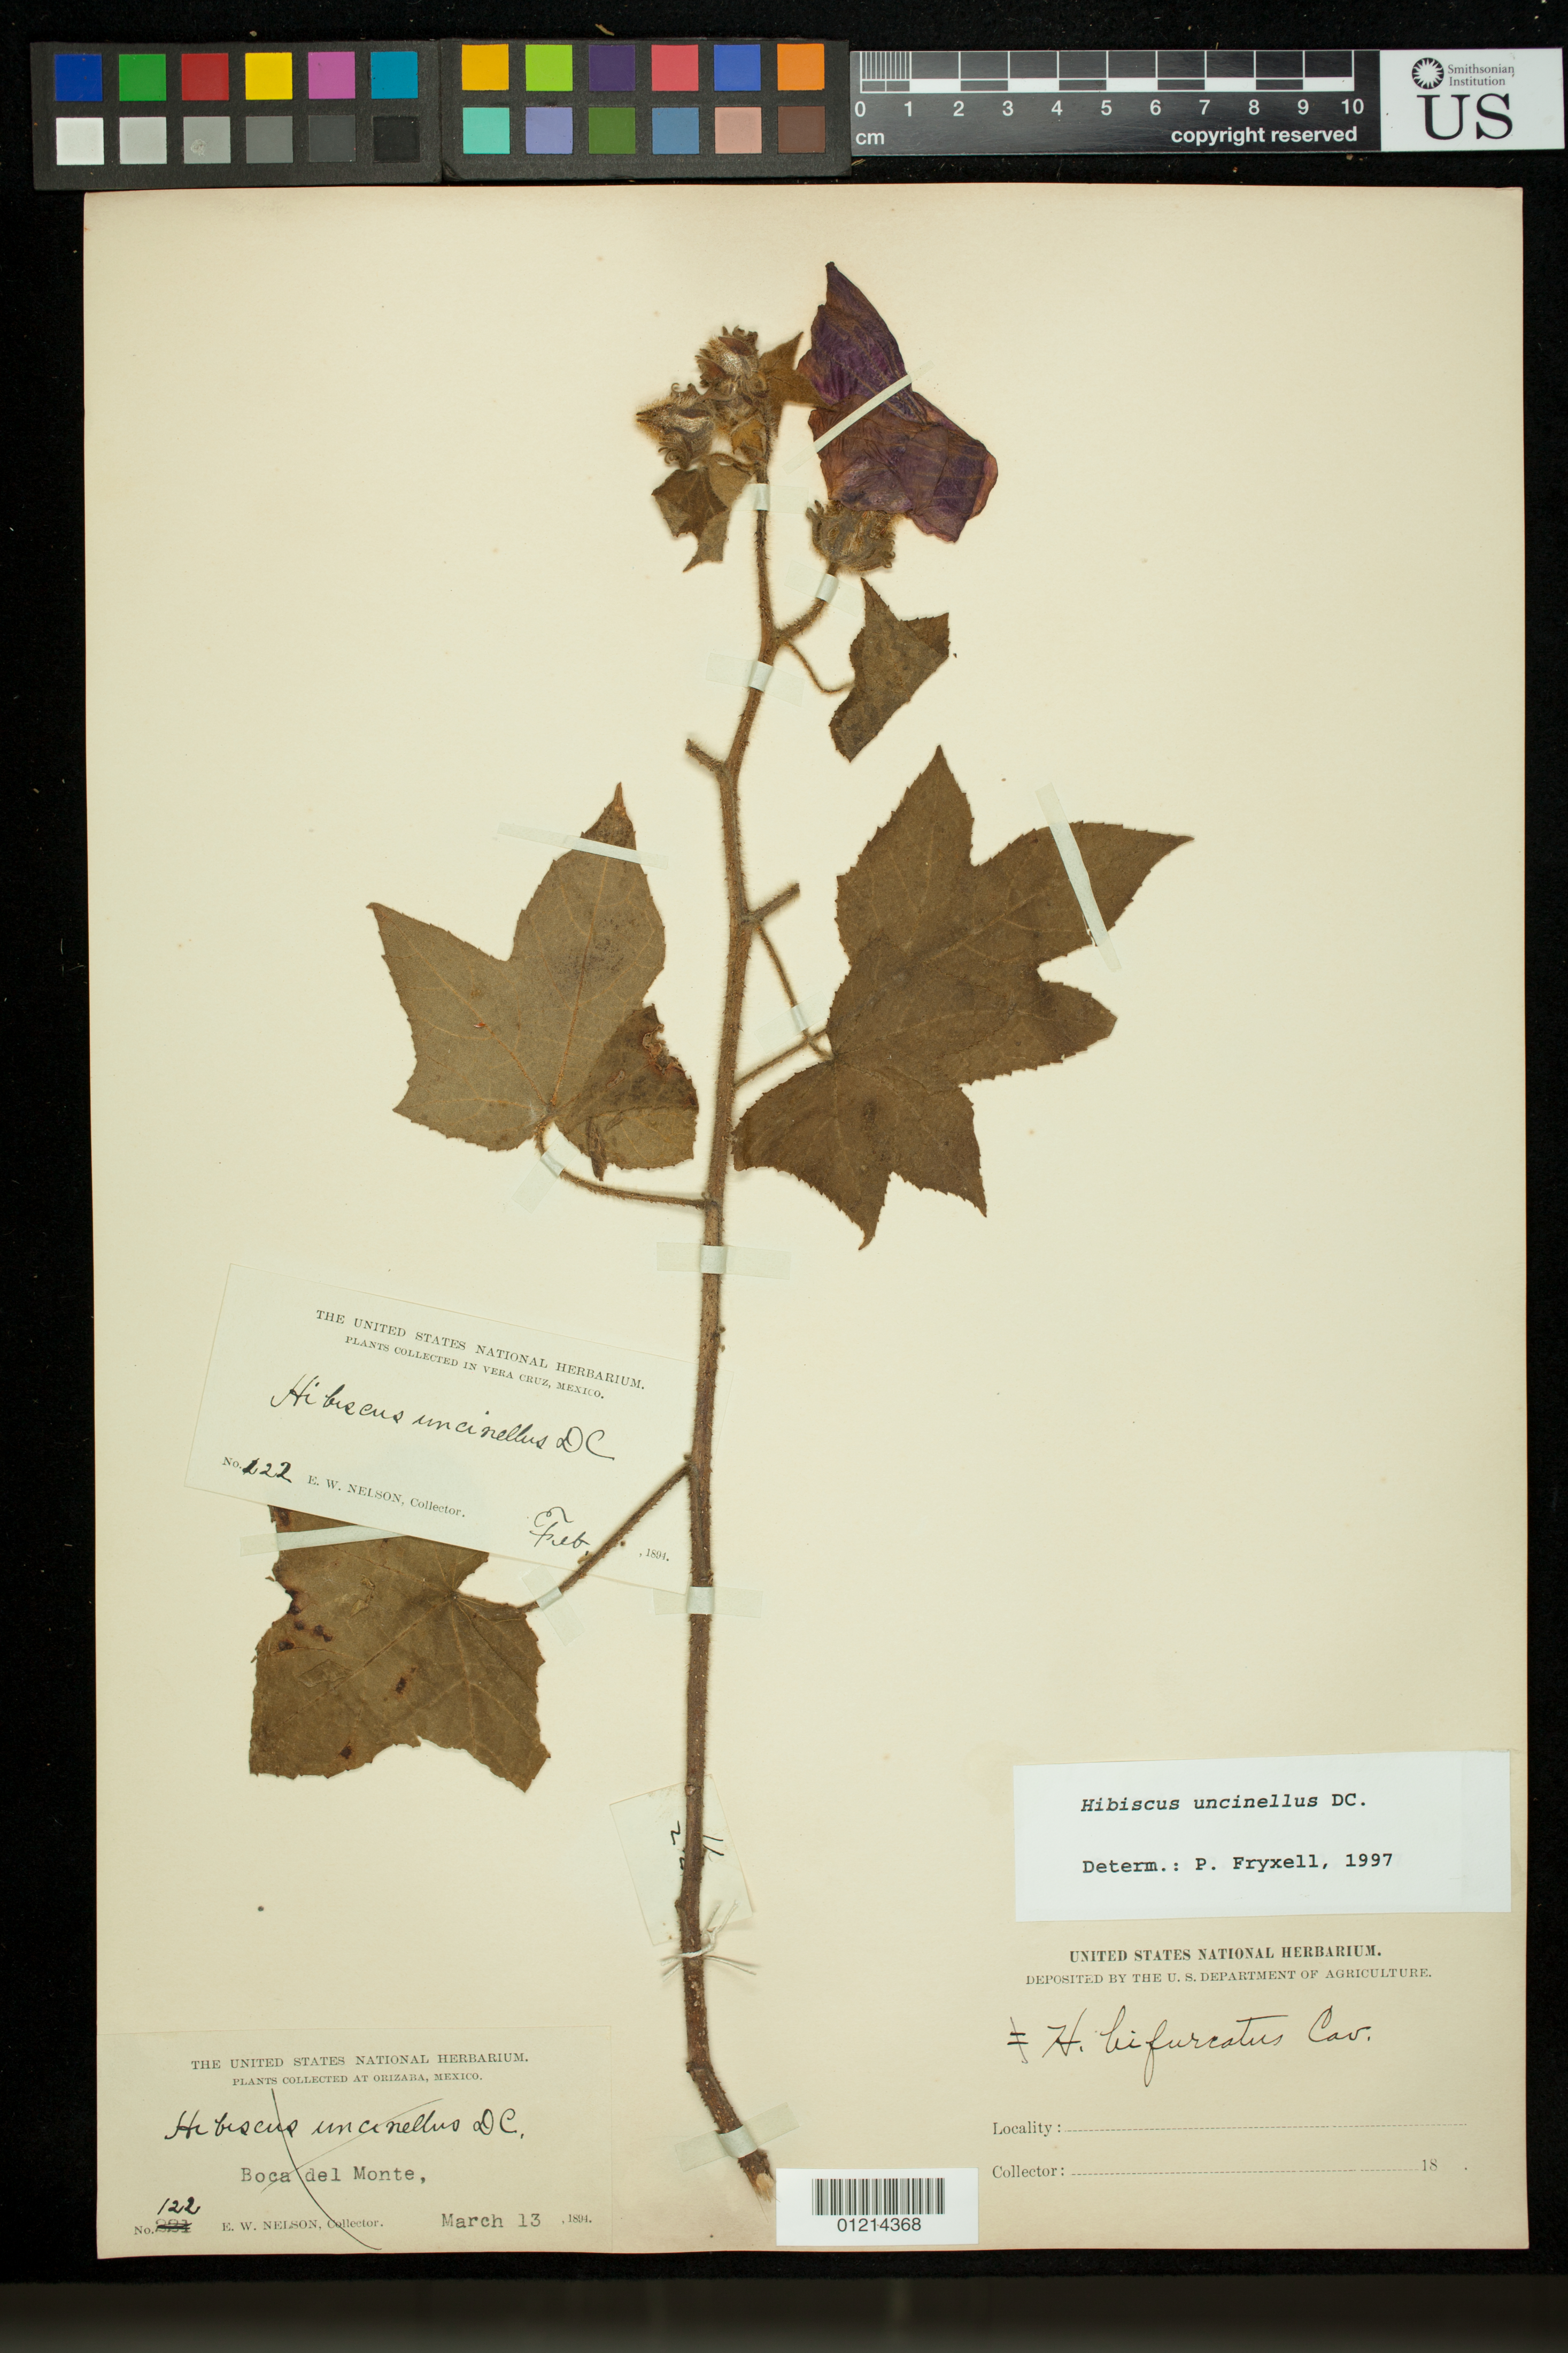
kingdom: Plantae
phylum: Tracheophyta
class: Magnoliopsida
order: Malvales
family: Malvaceae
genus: Sabdariffa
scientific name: Sabdariffa uncinella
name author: (DC.) M.M. Hanes & R.L. Barrett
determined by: Dorr, Laurence J., Curator (BOT), Smithsonian Institution - National Museum of Natural History (UNITED STATES)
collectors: E. W. Nelson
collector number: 122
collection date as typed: Feb 1894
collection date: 1894-02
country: Mexico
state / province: Veracruz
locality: Veracruz. Orizaba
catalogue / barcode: US 103089